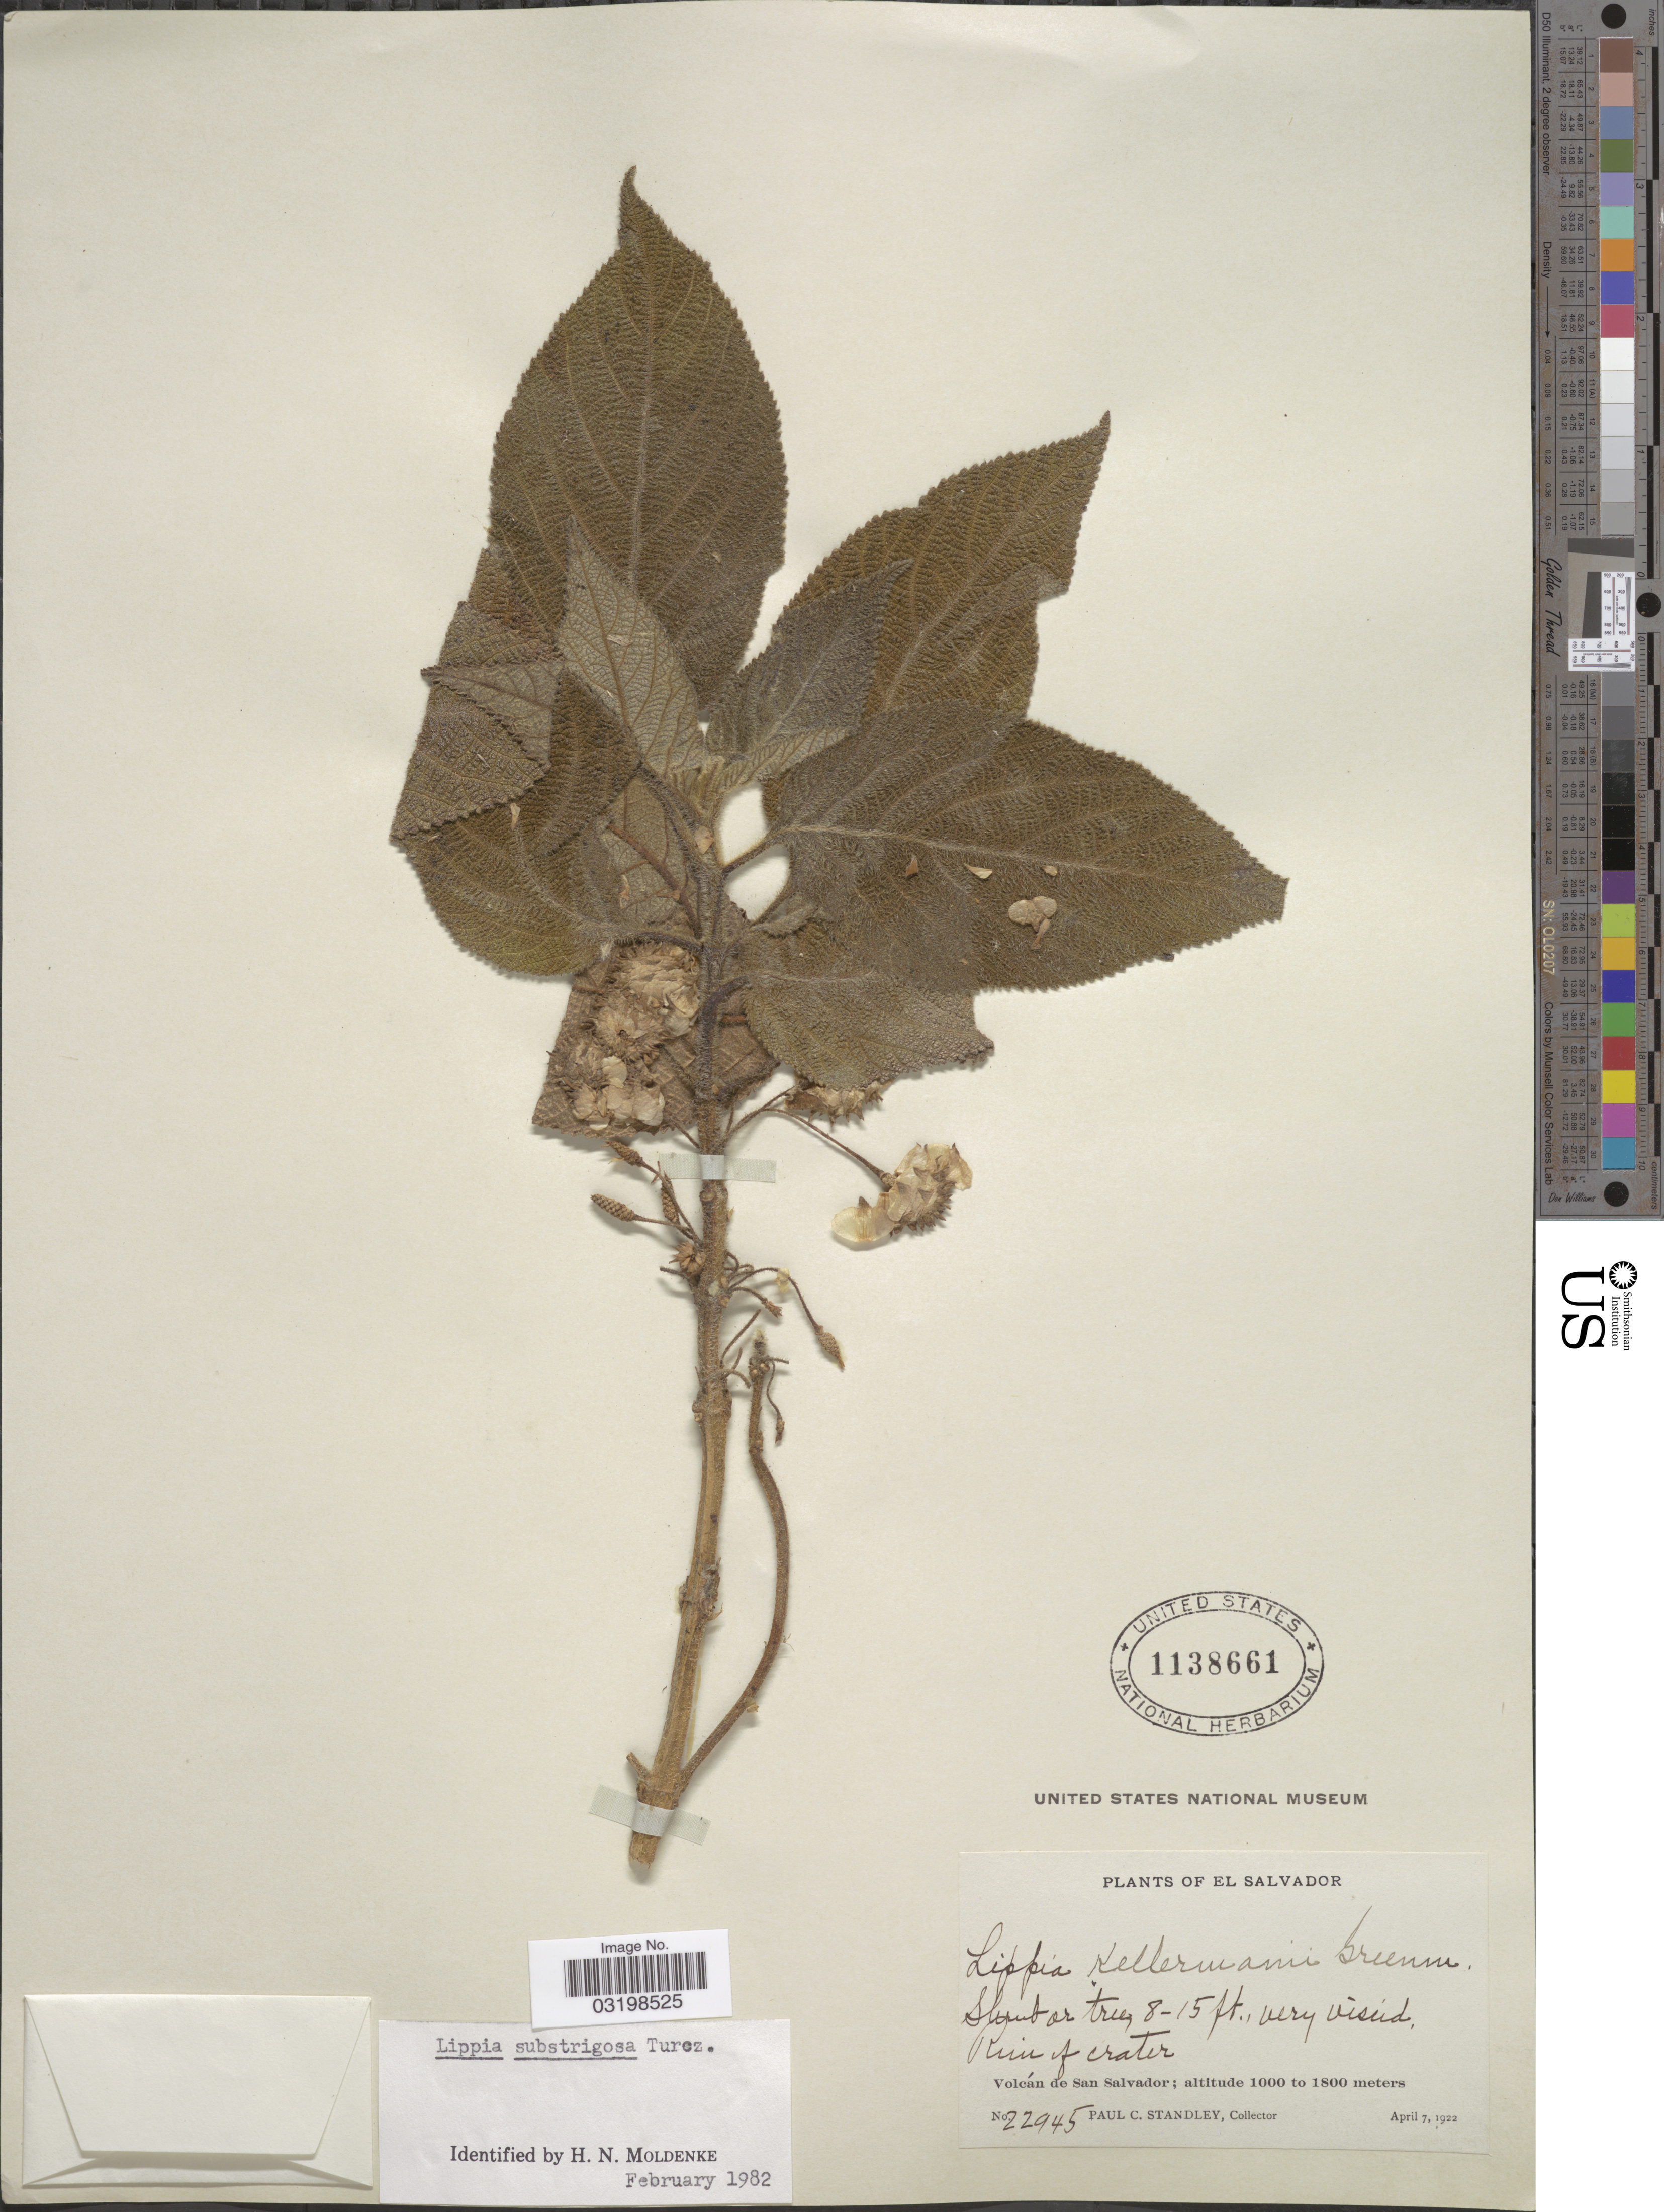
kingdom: Plantae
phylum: Tracheophyta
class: Magnoliopsida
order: Lamiales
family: Verbenaceae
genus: Lippia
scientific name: Lippia umbellata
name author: Cav.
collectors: P. C. Standley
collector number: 22945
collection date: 1922-04-07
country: El Salvador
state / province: San Salvador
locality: Rim of crater, Volcán de San Salvador.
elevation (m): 1000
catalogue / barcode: US 1138661